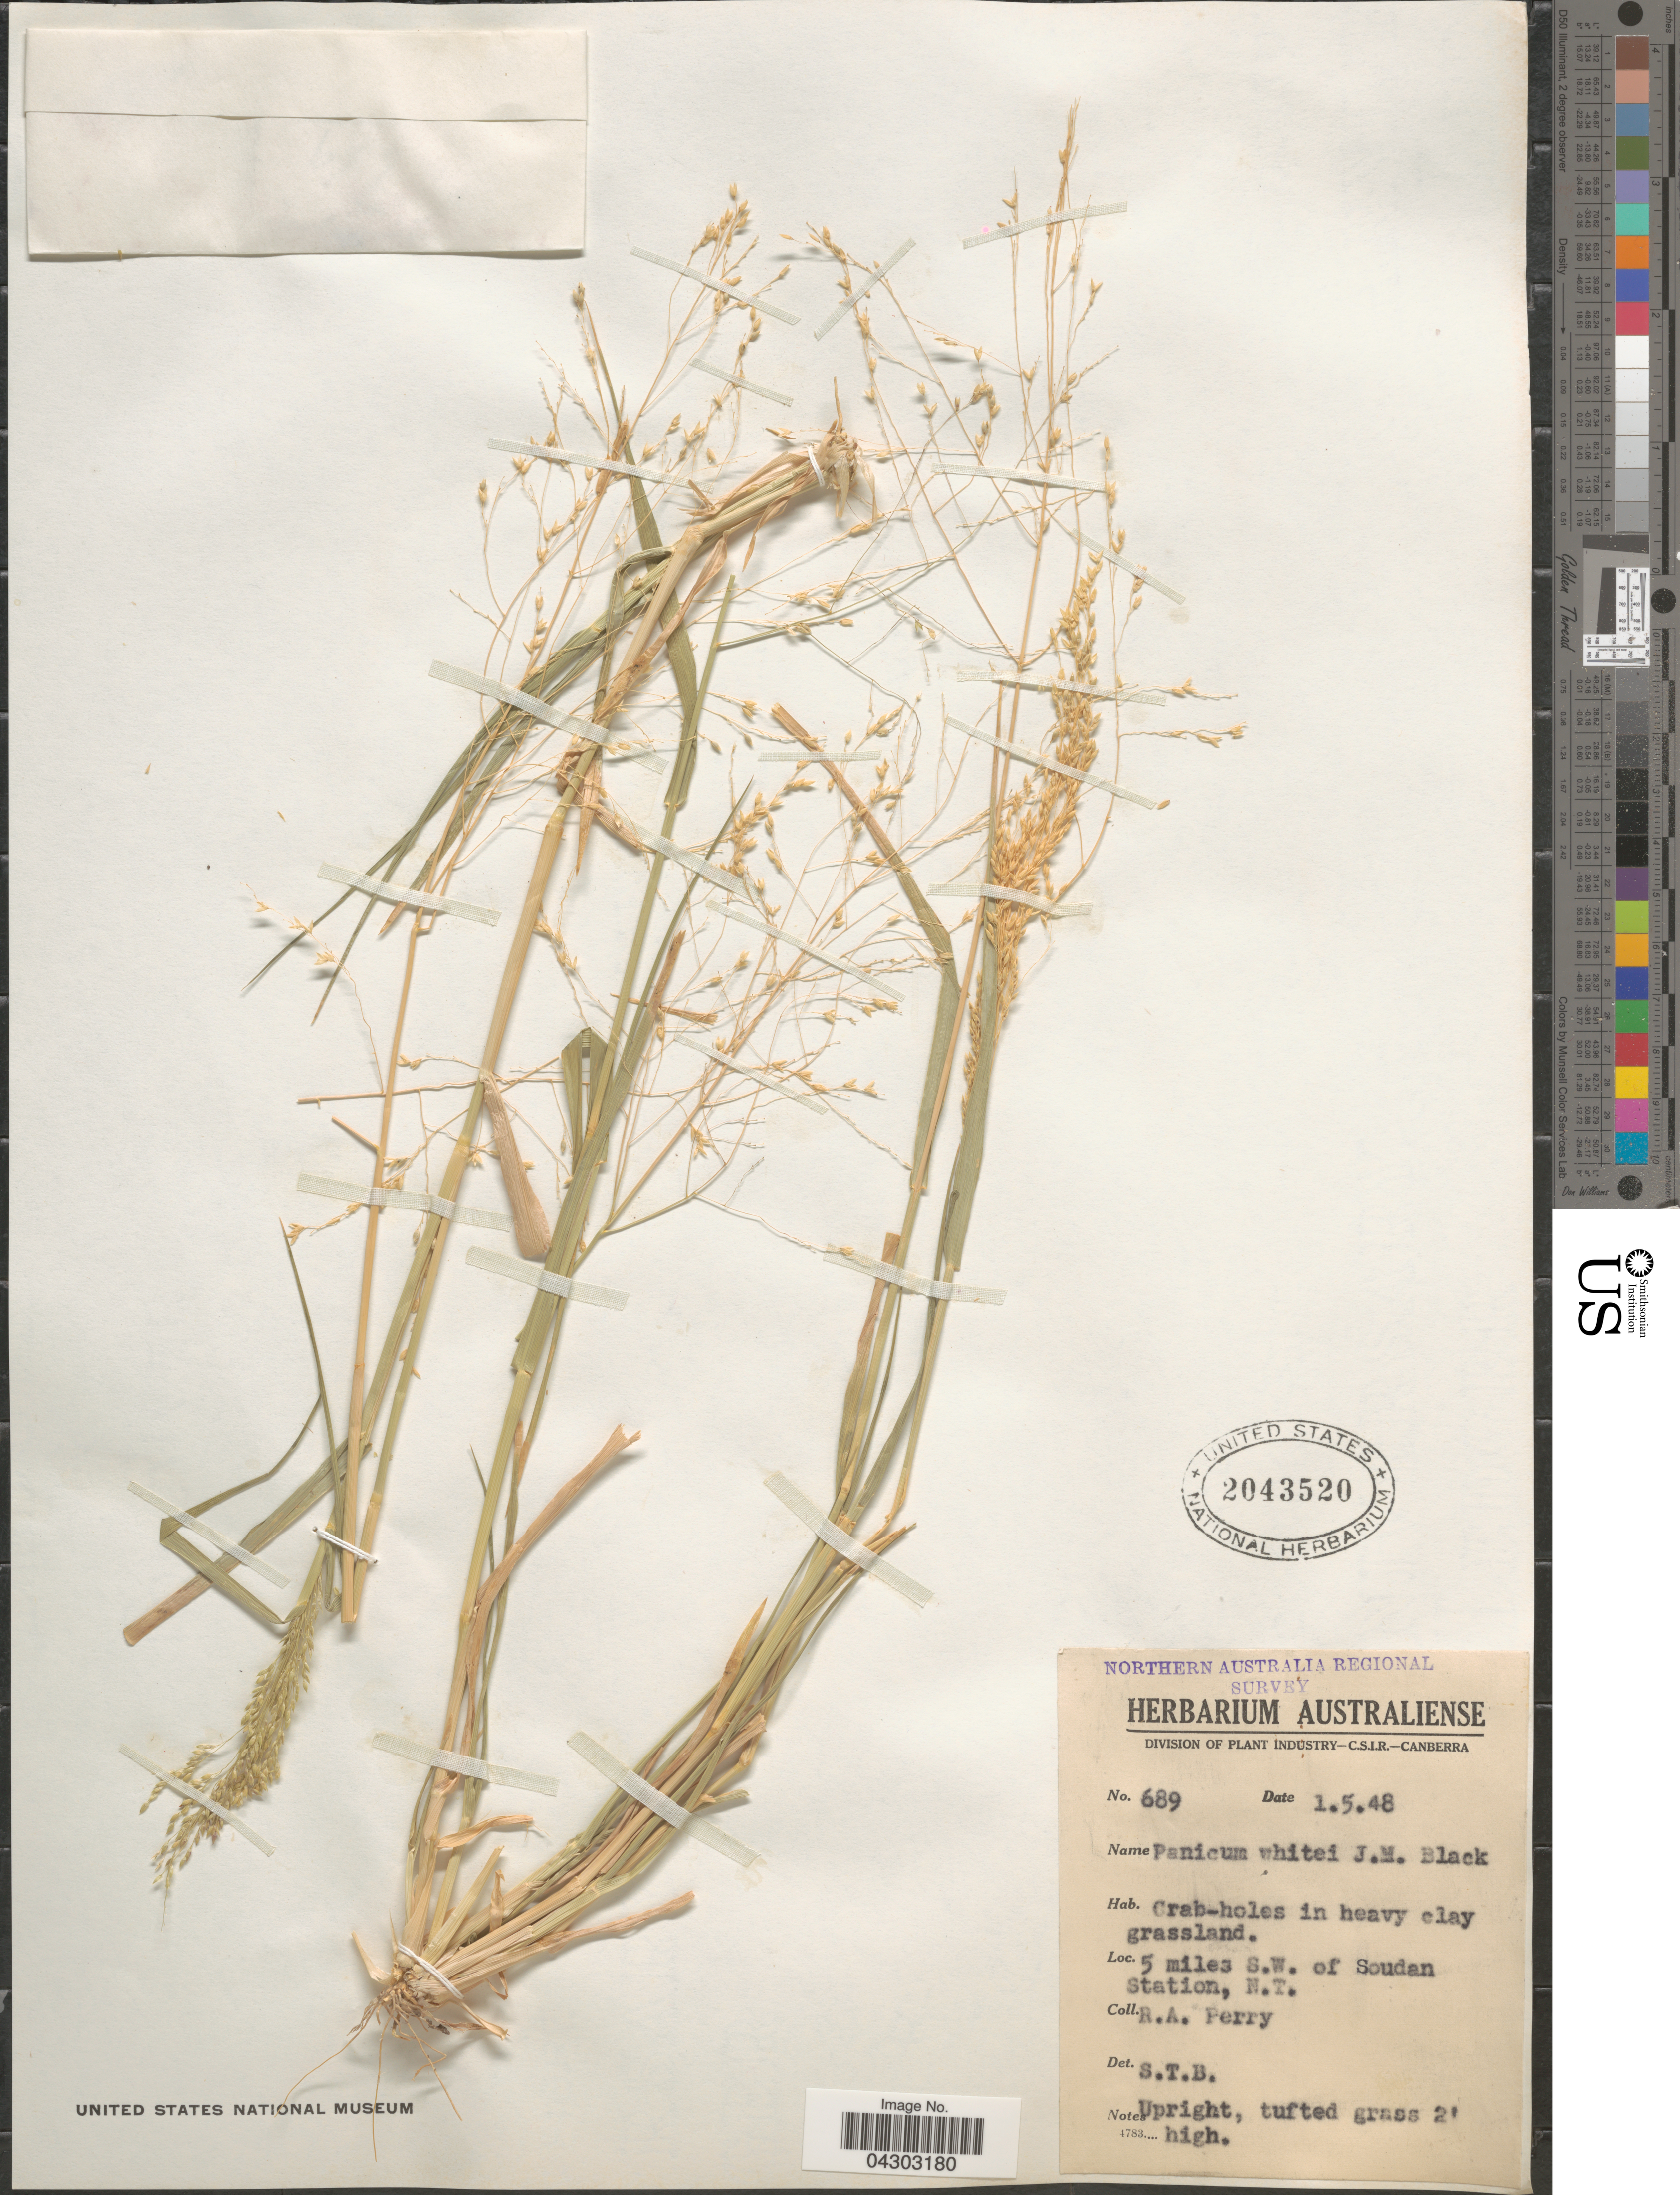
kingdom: Plantae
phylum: Tracheophyta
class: Liliopsida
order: Poales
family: Poaceae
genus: Panicum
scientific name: Panicum laevinode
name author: Lindl.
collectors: Perry, R. A.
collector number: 689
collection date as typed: Transcribed d/m/y: 1/5/48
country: Australia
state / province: Northern Territory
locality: Northern Australia Regional Survey. 5 miles S.W. of Soudan Station.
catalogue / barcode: US 2043520